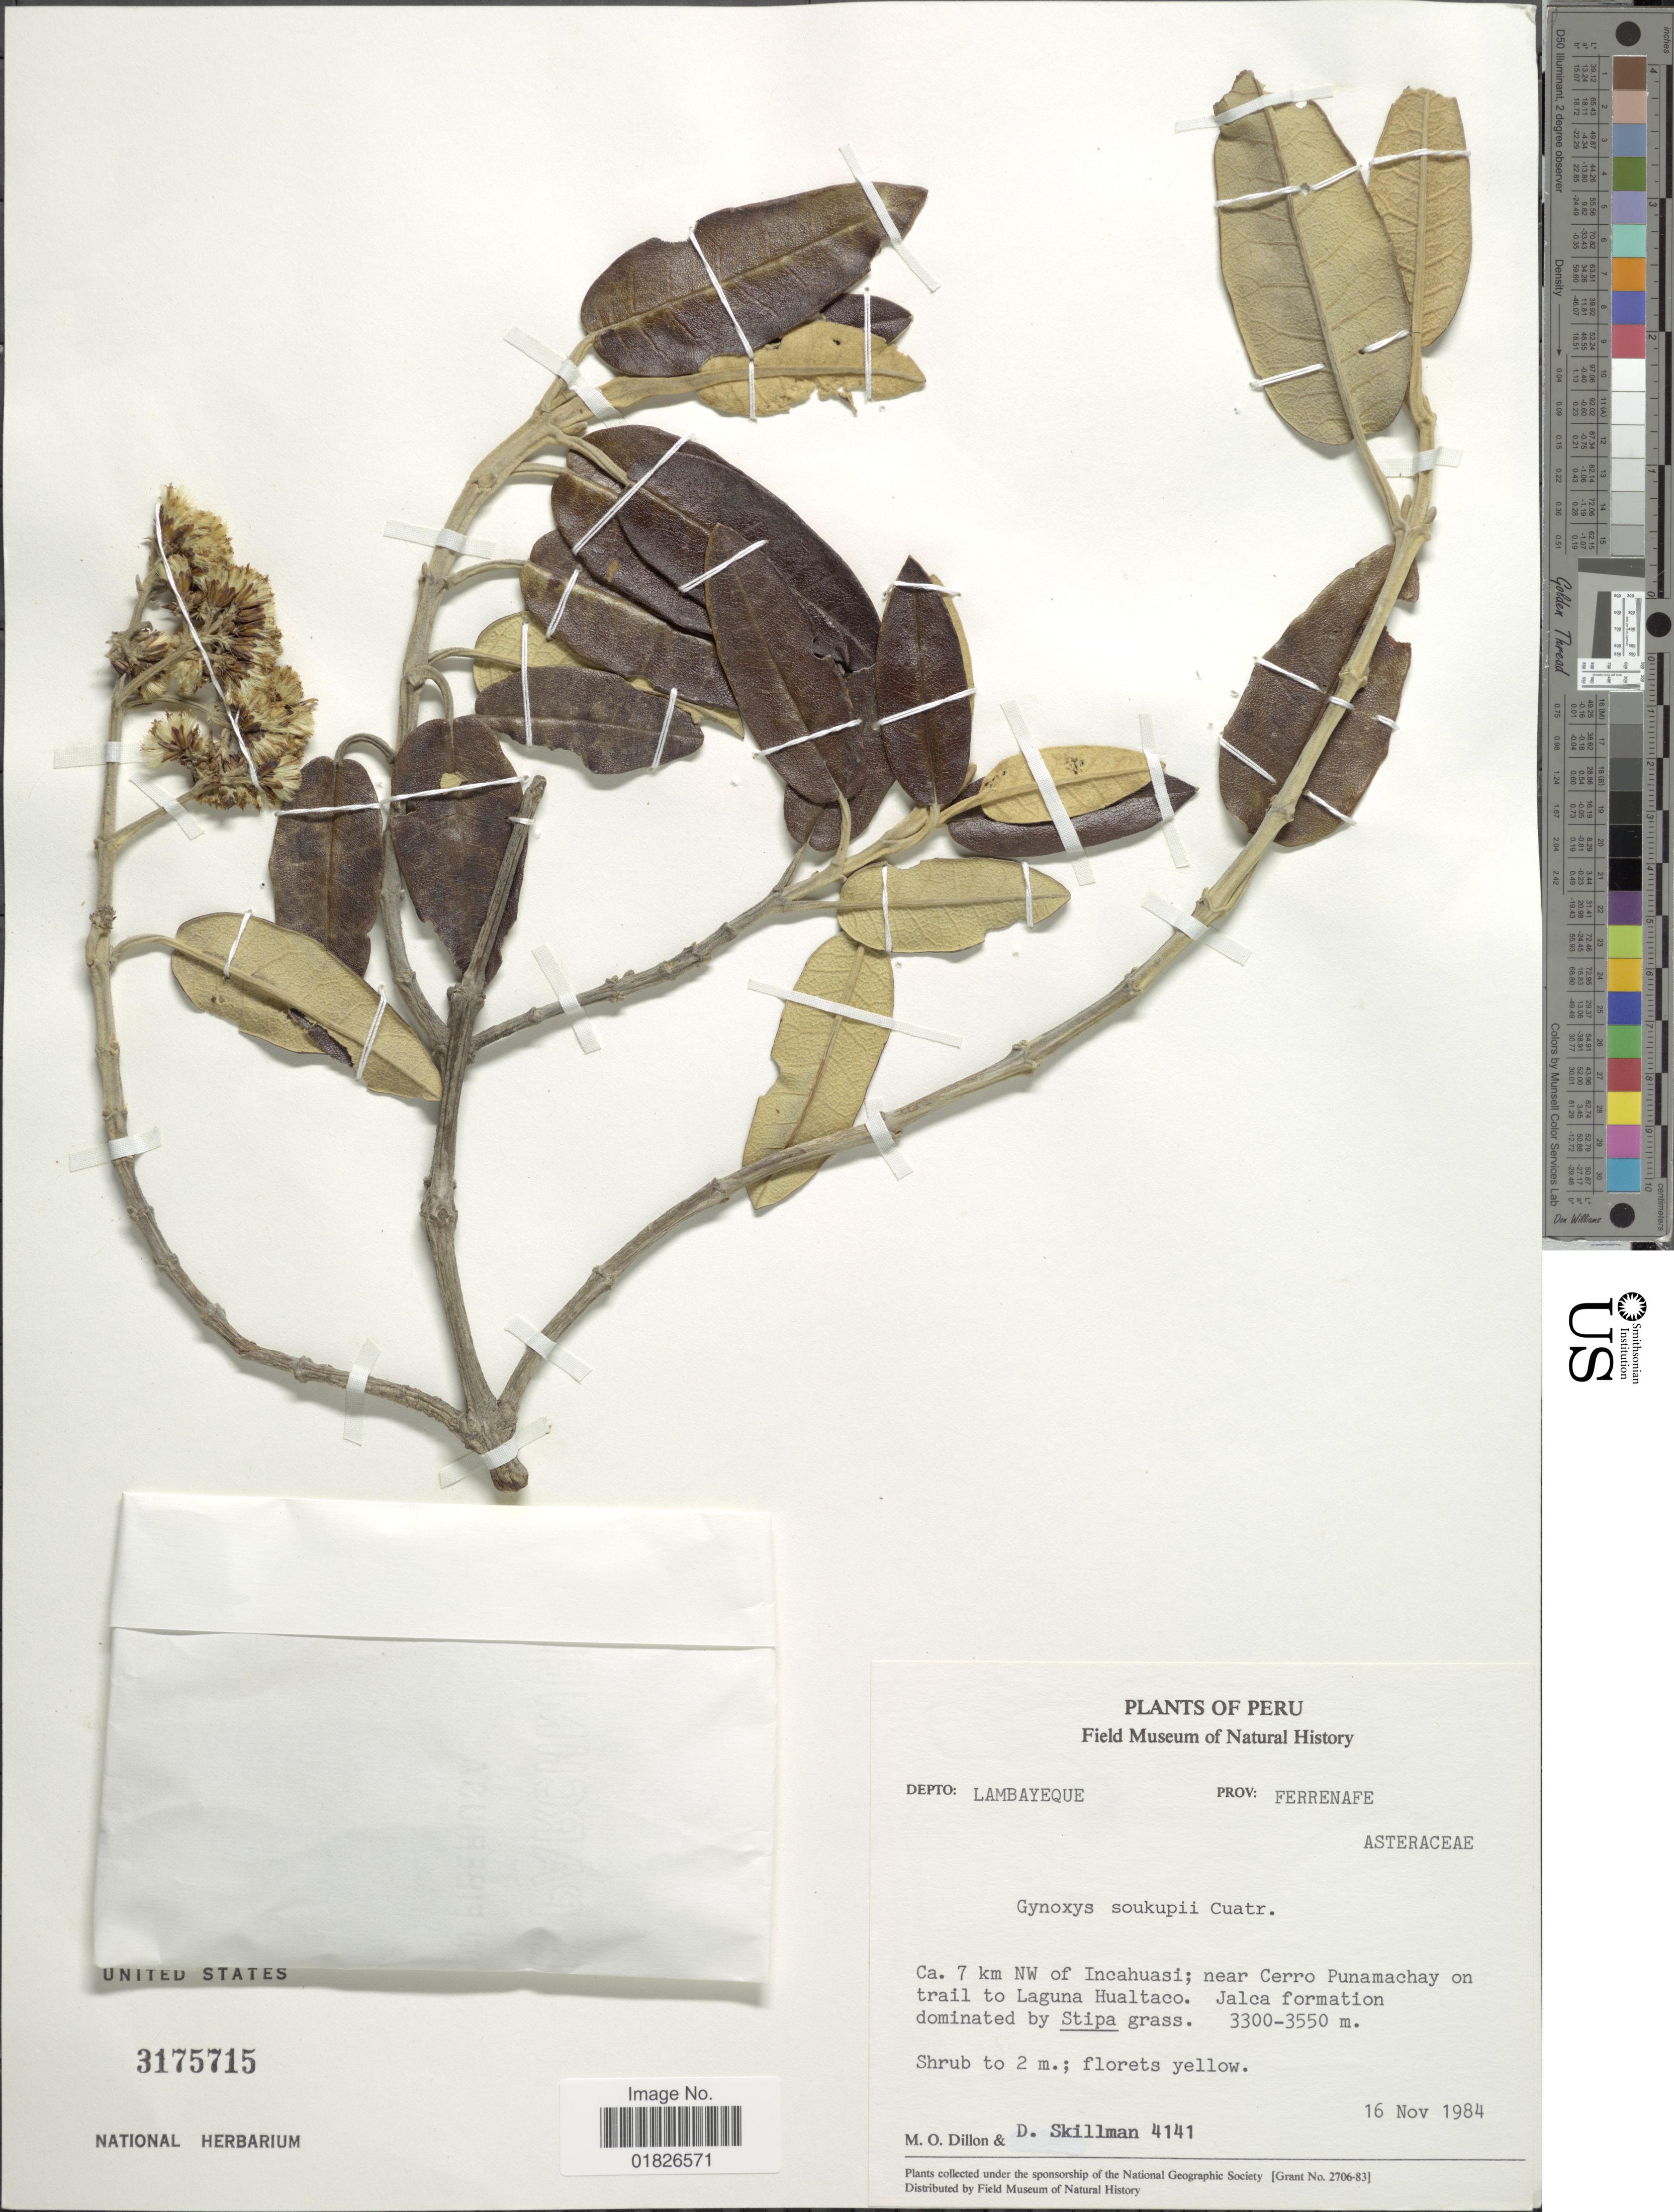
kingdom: Plantae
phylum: Tracheophyta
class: Magnoliopsida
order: Asterales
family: Asteraceae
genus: Gynoxys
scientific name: Gynoxys soukupii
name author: Cuatrec.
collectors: M. O. Dillon & D. Skillman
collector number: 4141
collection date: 1984-11-16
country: Peru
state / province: Lambayeque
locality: Prov. Ferrenafe, ca 7 km NW of Incahuasi, near Cerro Punamachay on trail to Laguna Hualtaco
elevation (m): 3300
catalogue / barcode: US 3175715